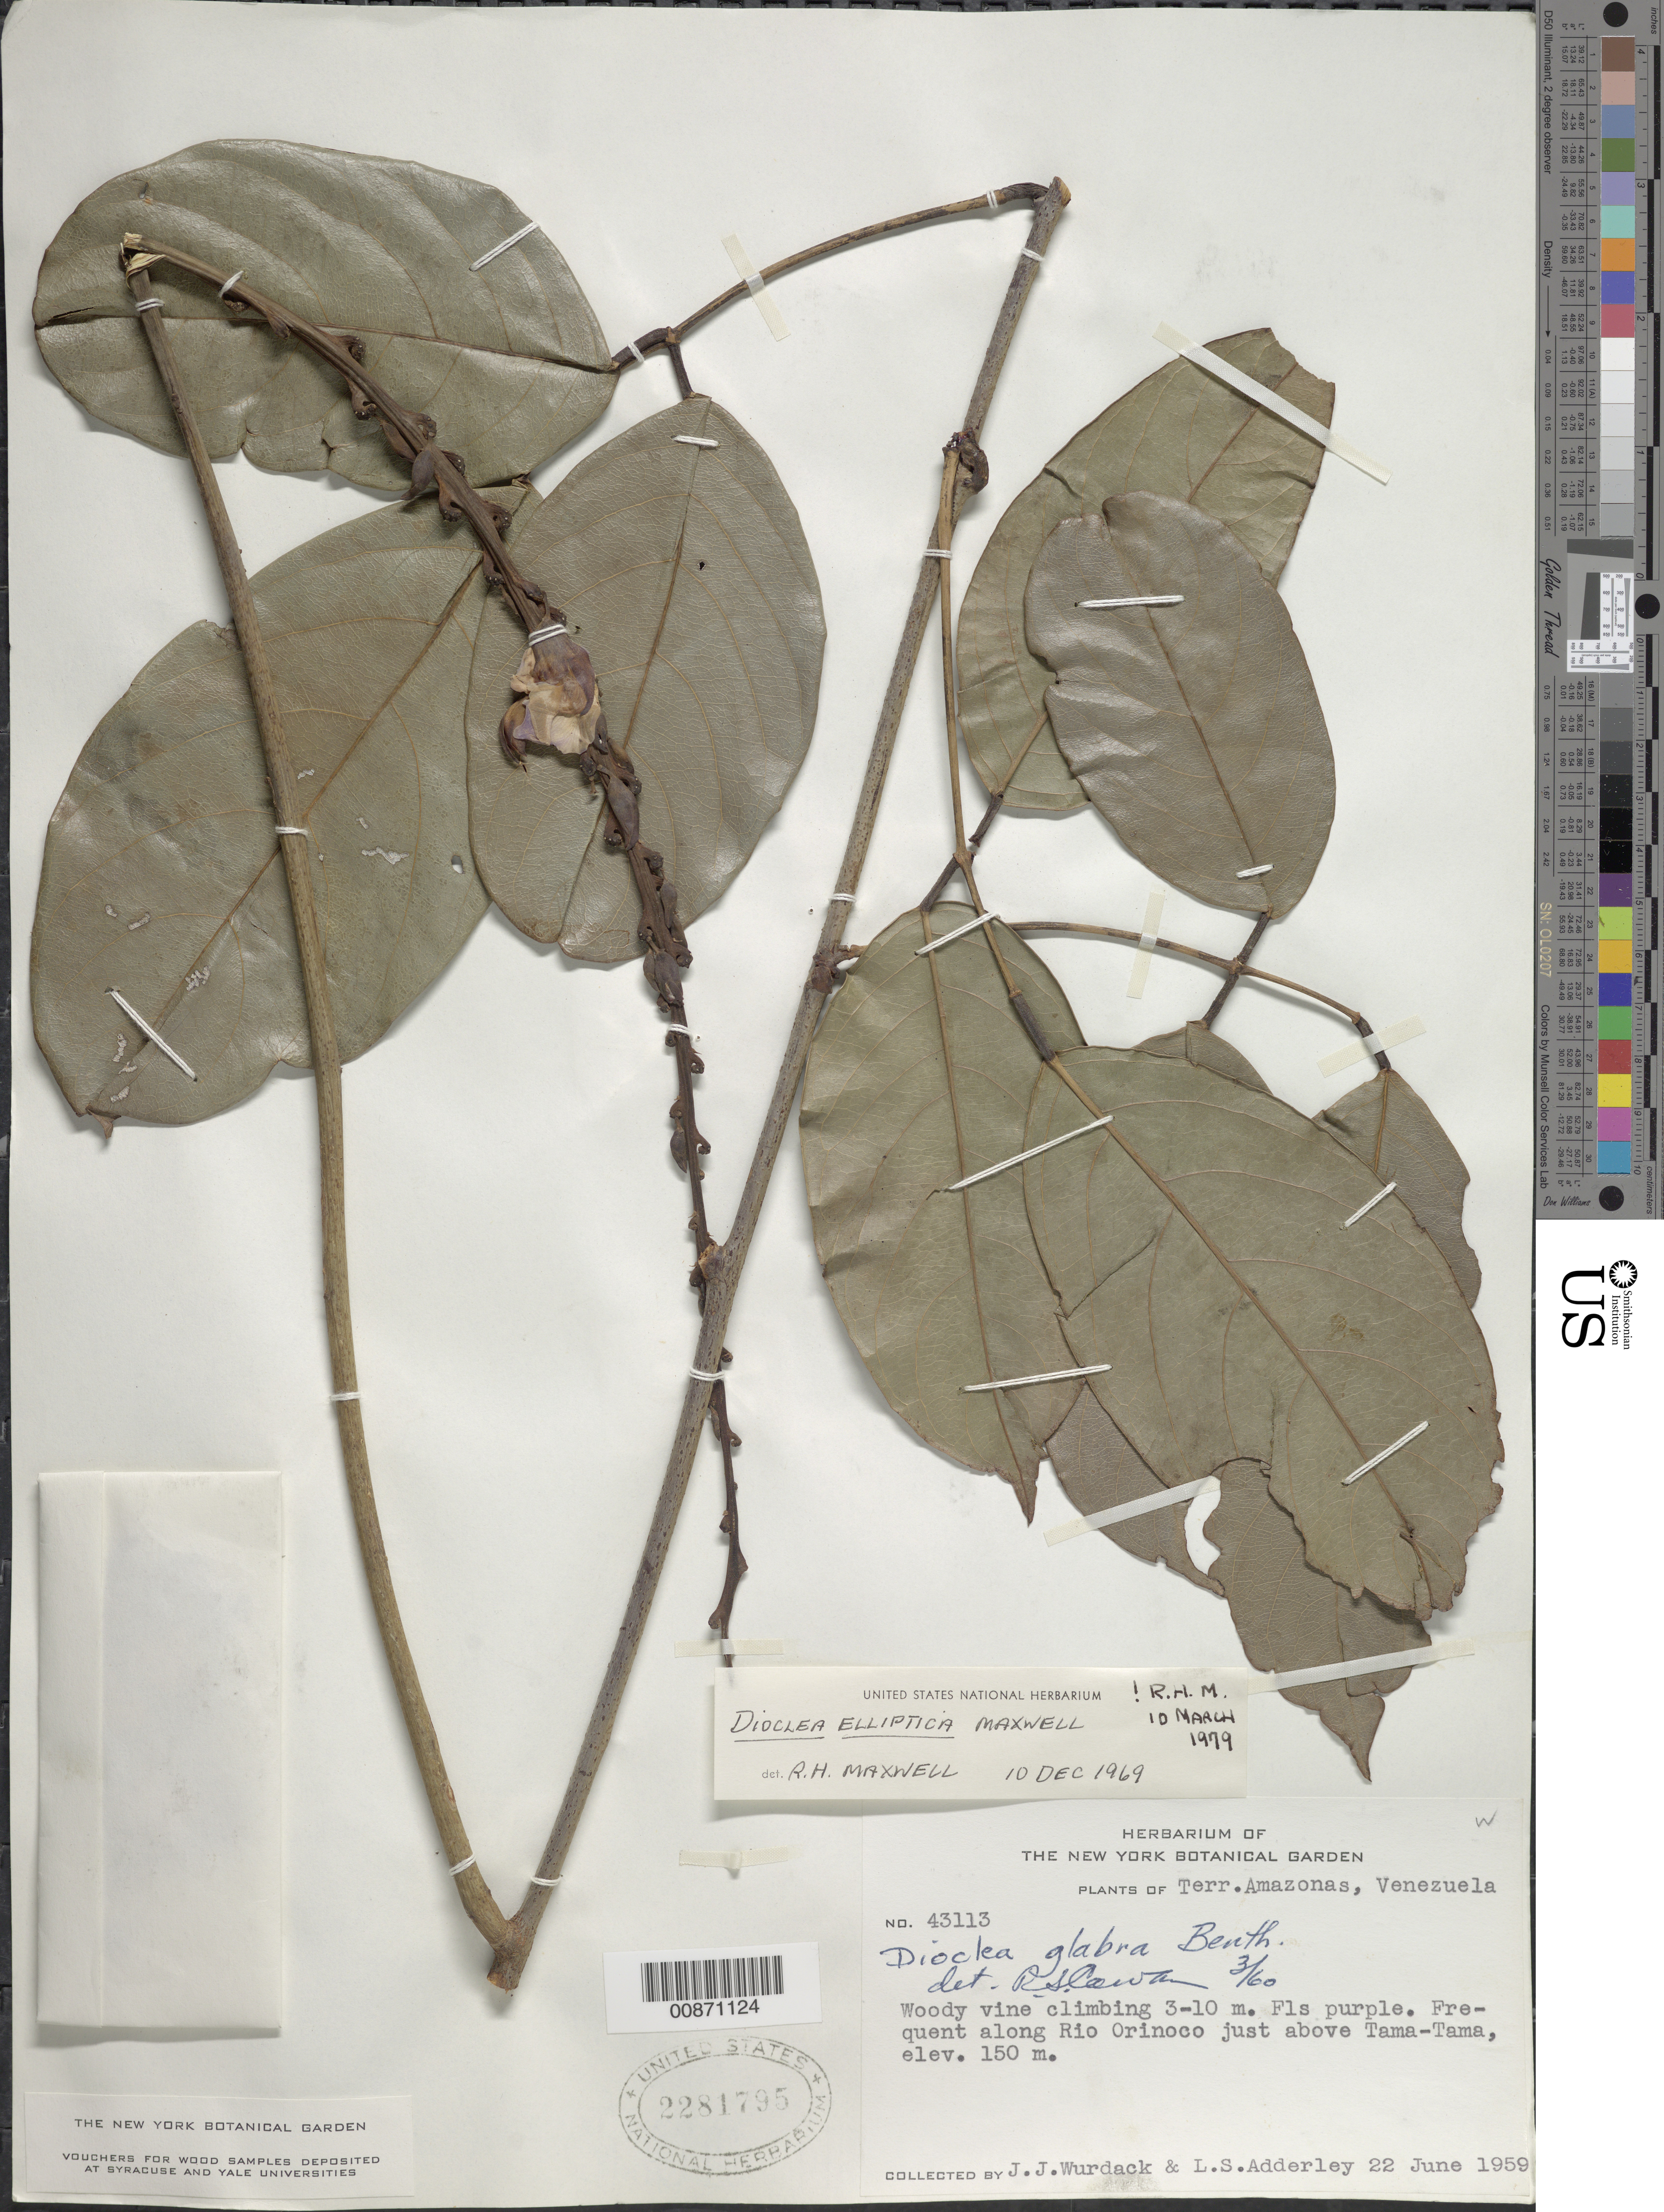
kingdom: Plantae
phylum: Tracheophyta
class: Magnoliopsida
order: Fabales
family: Fabaceae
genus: Macropsychanthus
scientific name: Macropsychanthus scaber var. scaber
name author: (Rich.) L.P. Queiroz & Snak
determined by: Strong, Mark T., (BOT), Smithsonian Institution - National Museum of Natural History (UNITED STATES)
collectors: J. J. Wurdack & L. S. Adderley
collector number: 43113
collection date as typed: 22-Jun-59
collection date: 1959-06-22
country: Venezuela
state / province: Amazonas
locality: Río Orinoco, Tama-Tama, just above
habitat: Along river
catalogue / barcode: US 2281795